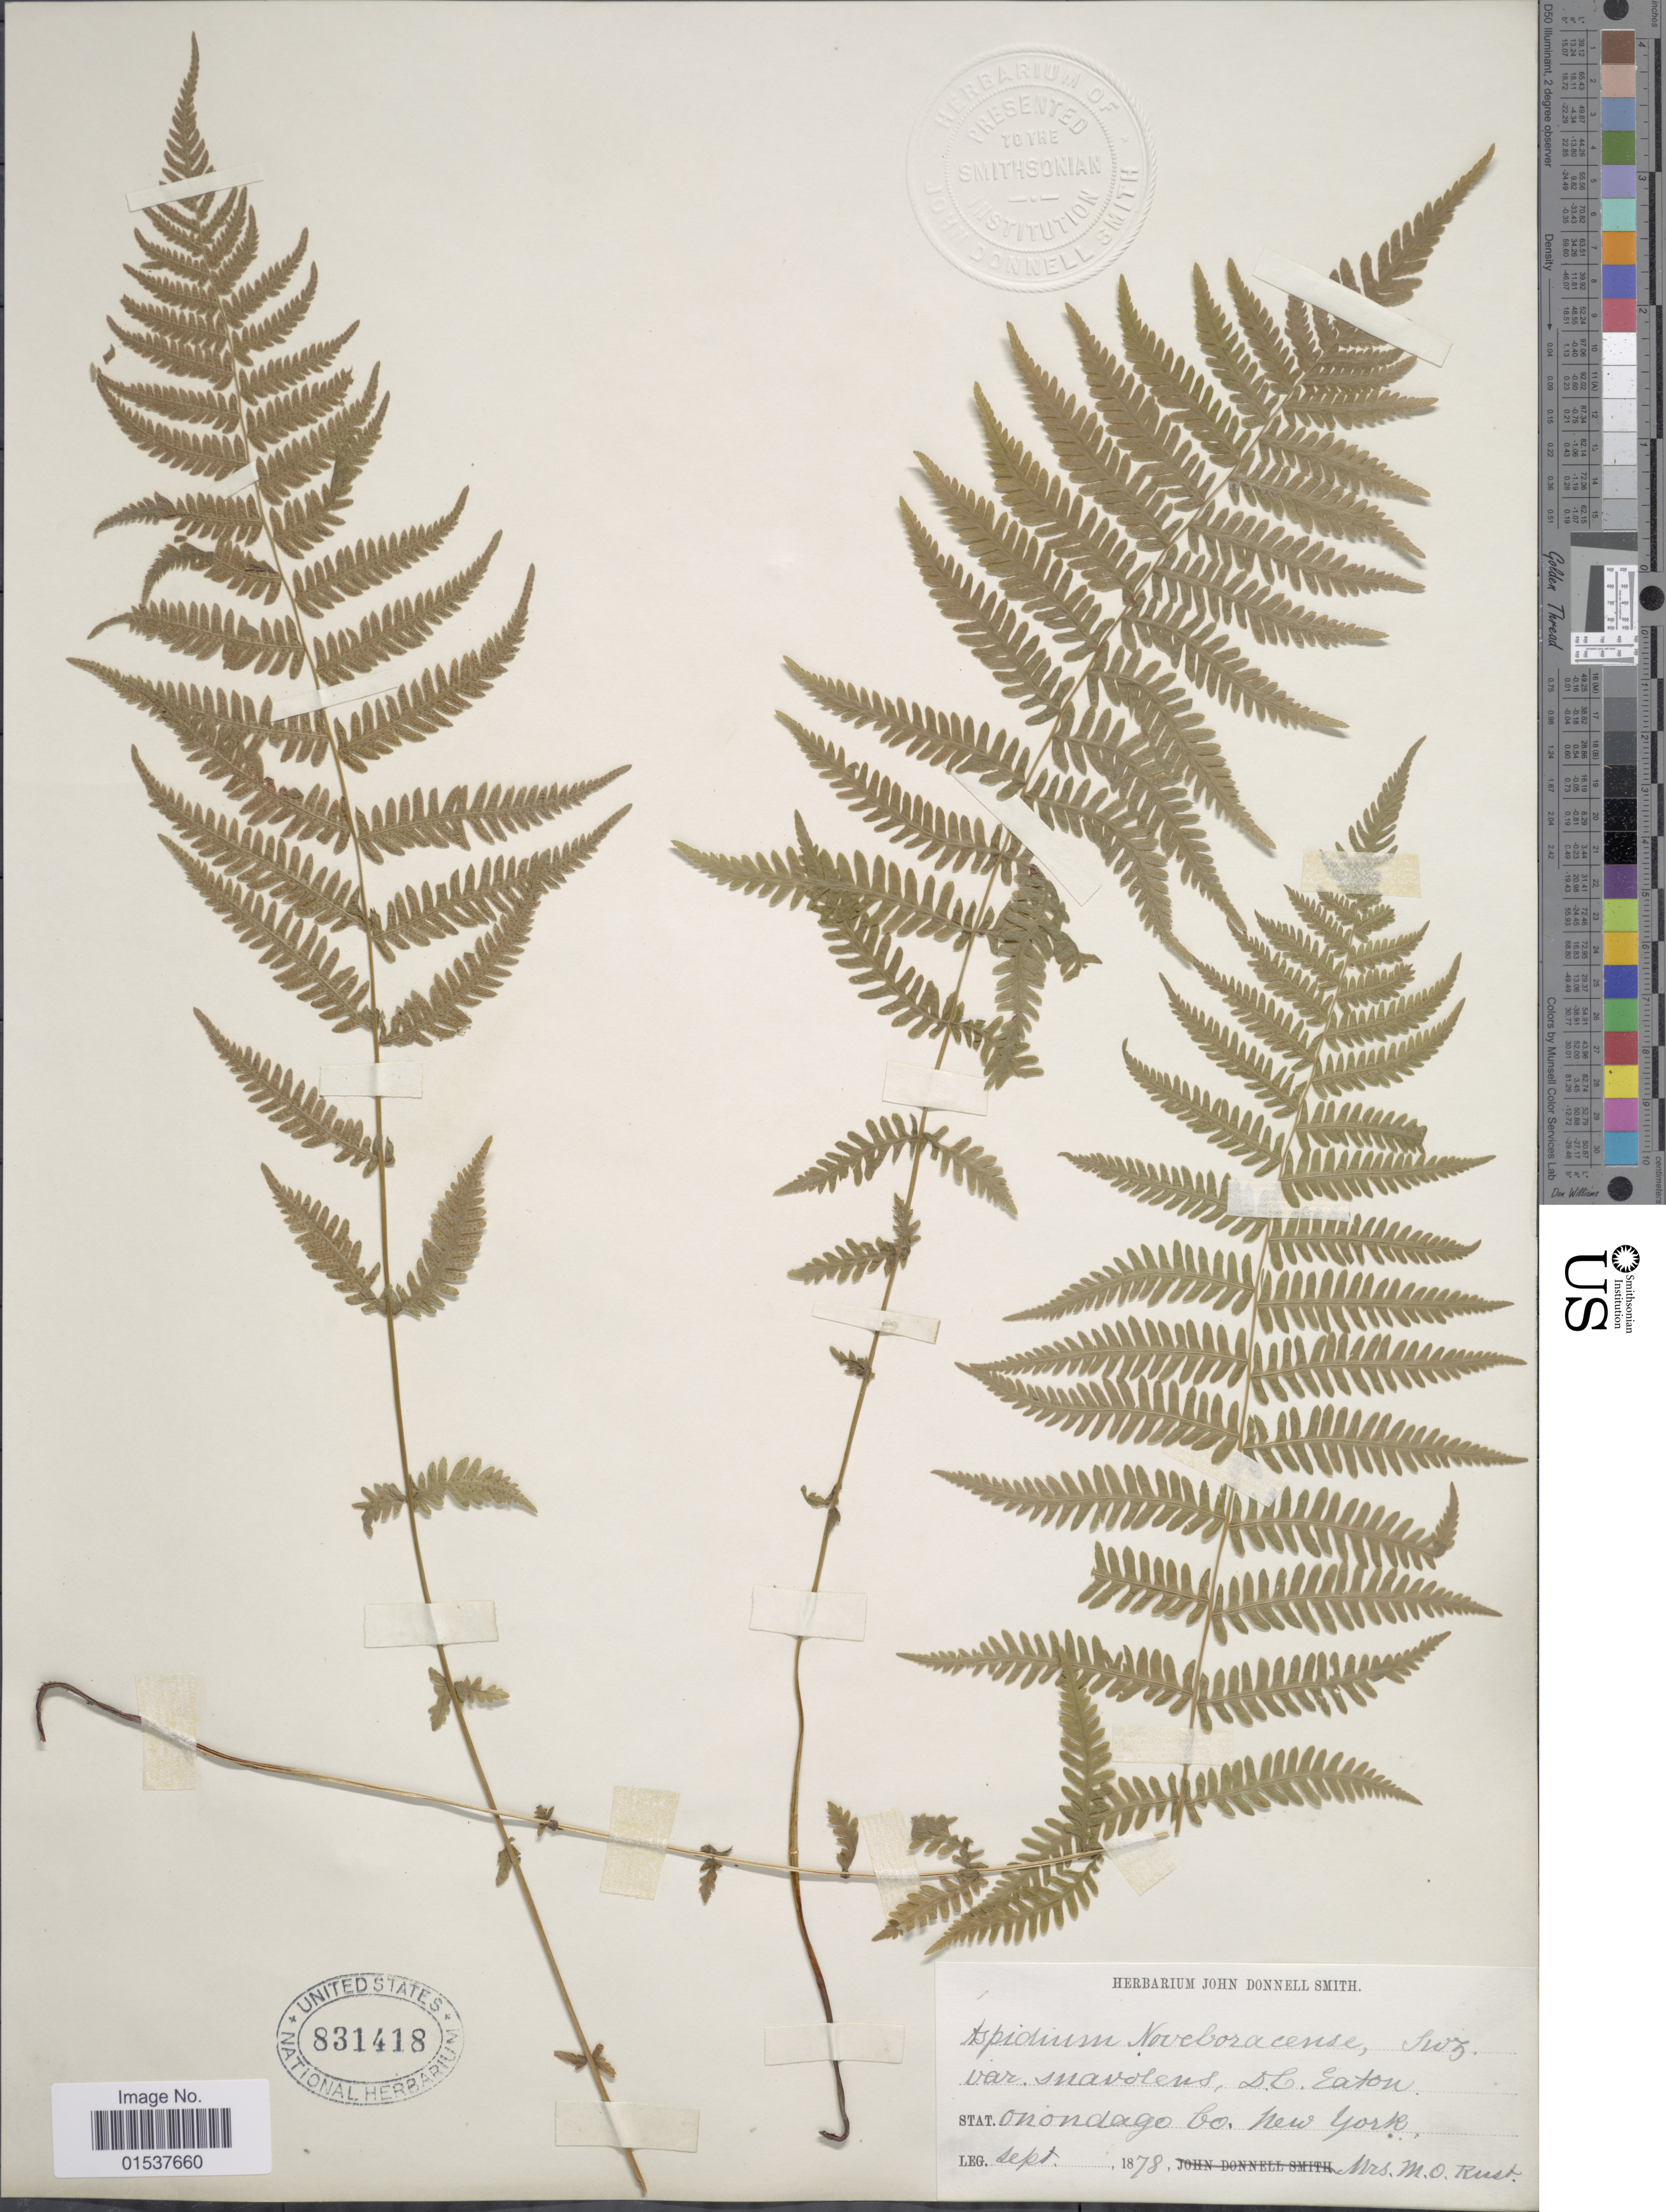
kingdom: Plantae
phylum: Tracheophyta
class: Polypodiopsida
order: Polypodiales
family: Thelypteridaceae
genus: Parathelypteris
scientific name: Parathelypteris noveboracensis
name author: (L.) Ching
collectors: M. Rust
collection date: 1878-09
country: United States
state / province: New York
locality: Onodago Co., New York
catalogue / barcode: US 831418